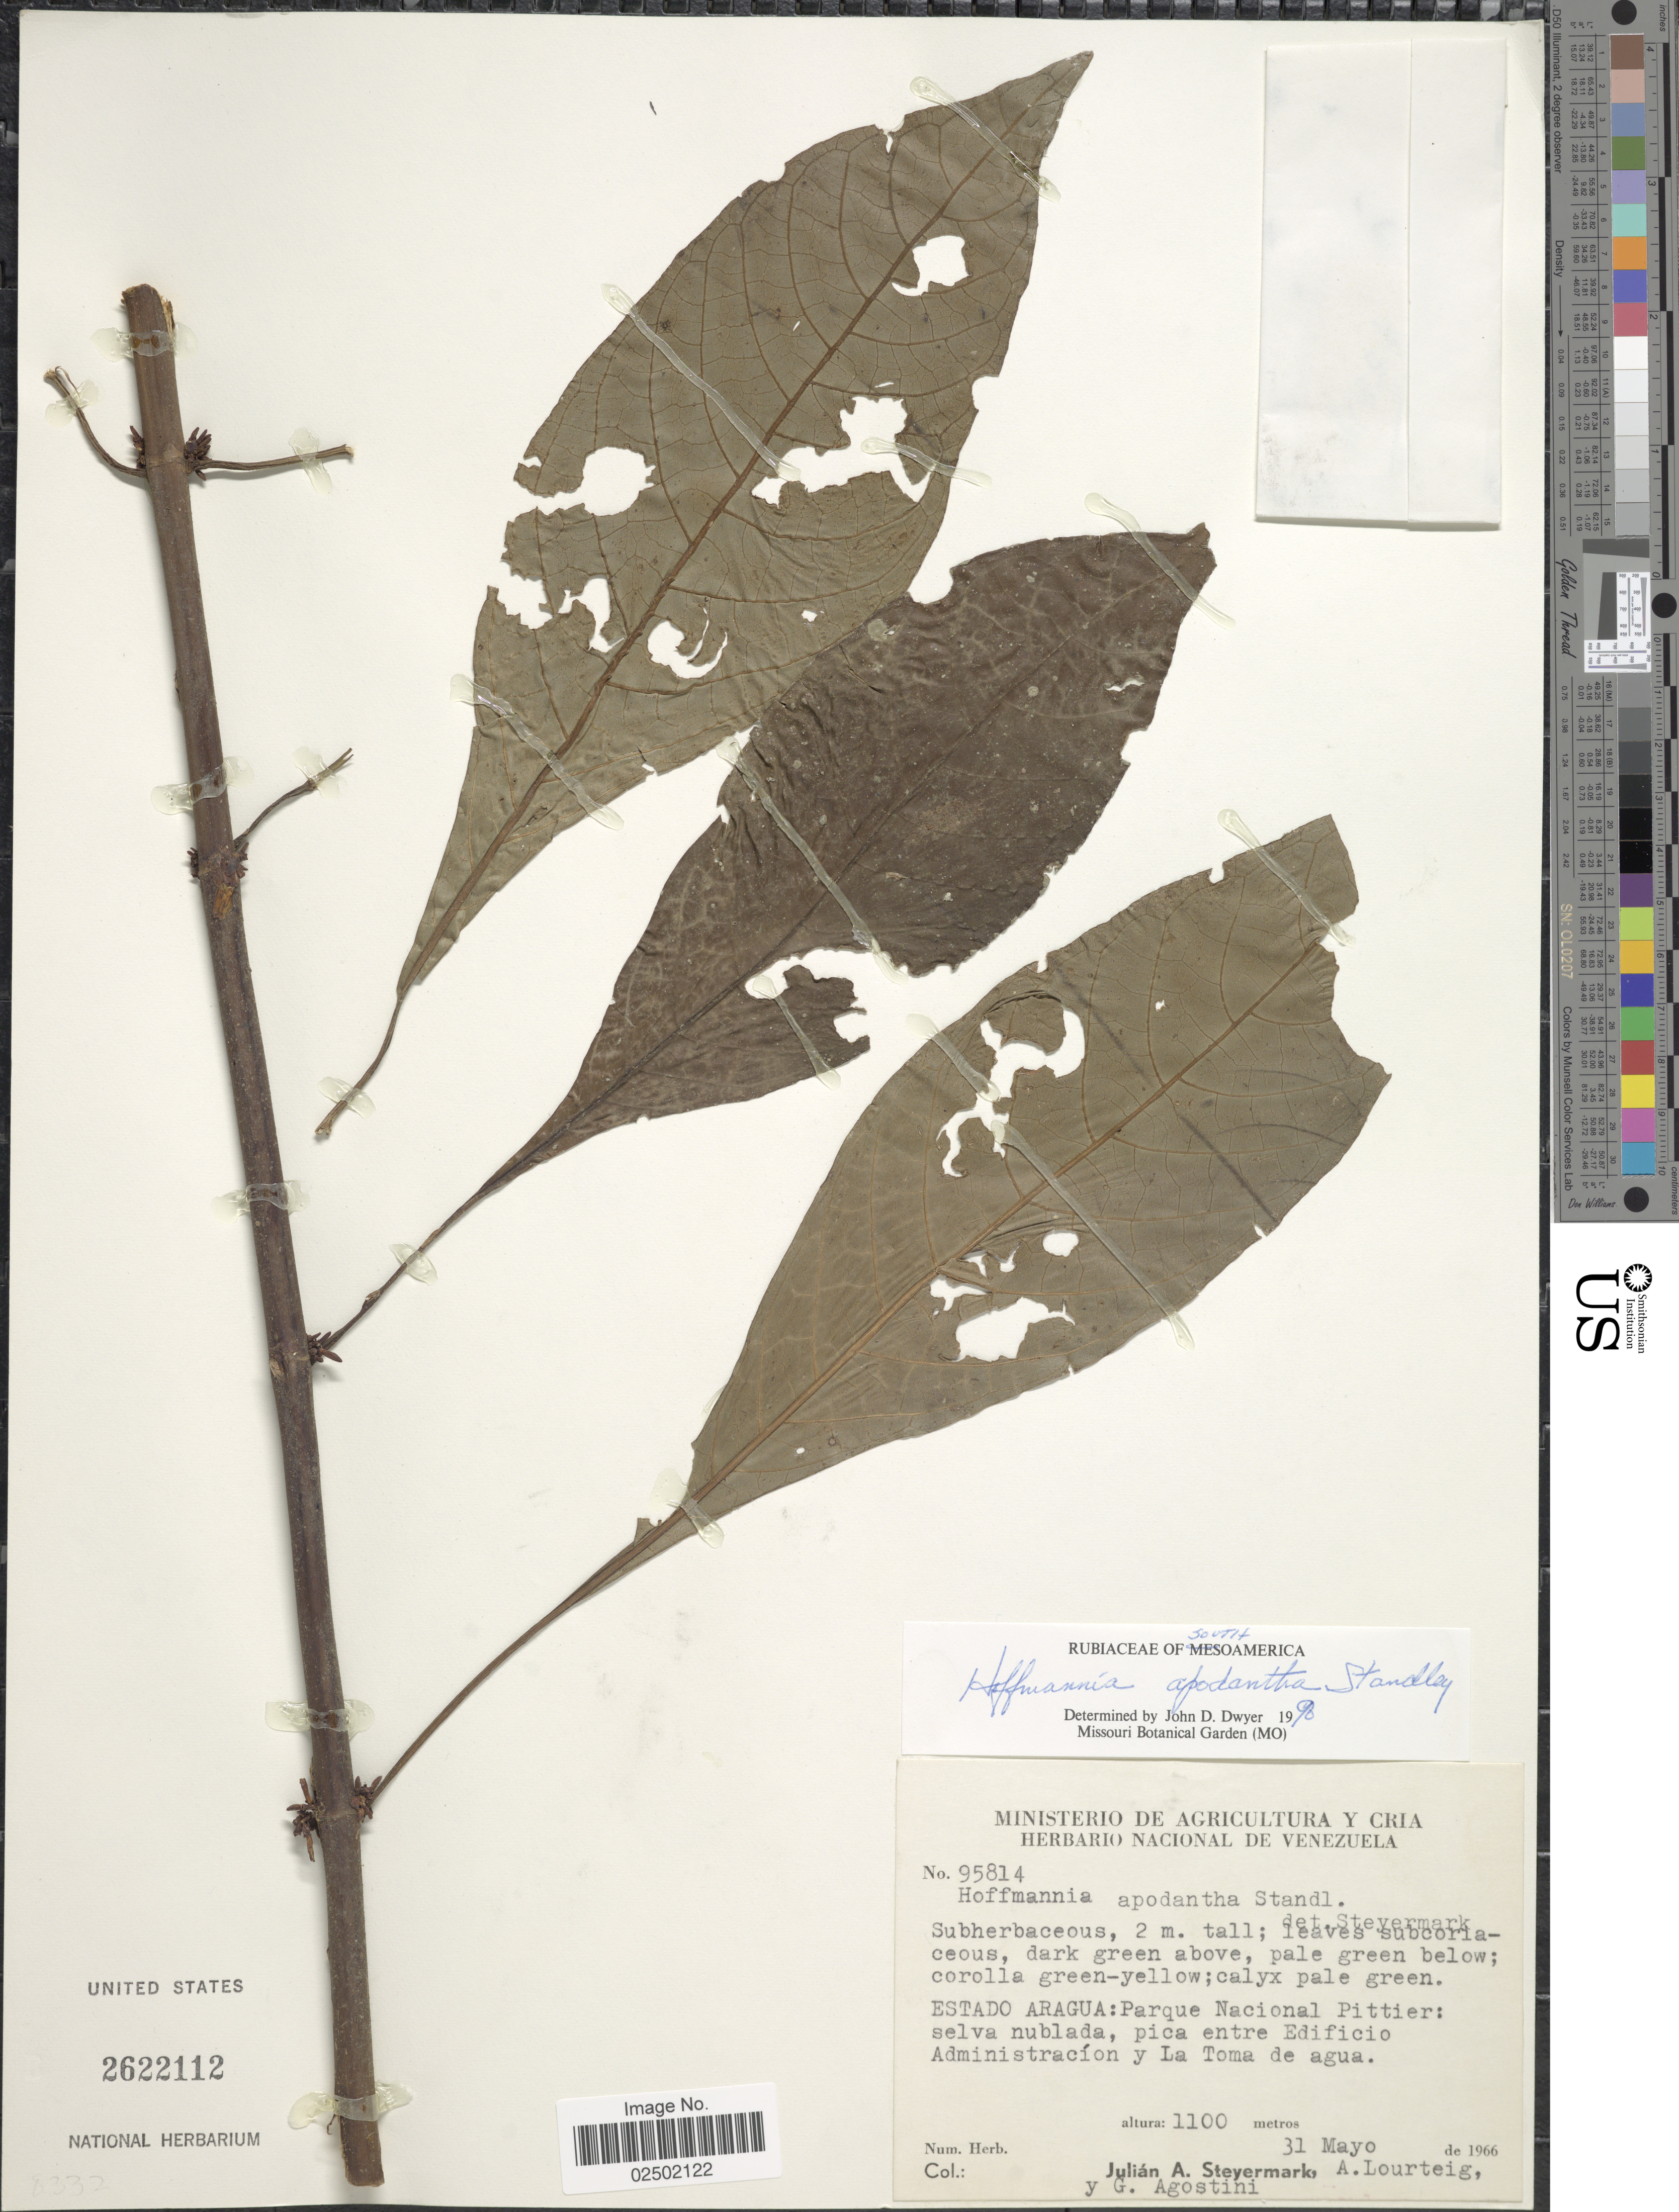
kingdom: Plantae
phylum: Tracheophyta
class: Magnoliopsida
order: Gentianales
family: Rubiaceae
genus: Hoffmannia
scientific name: Hoffmannia apodantha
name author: Standl.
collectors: J. Steyermark, A. Lourteig & G. Agostini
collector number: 95814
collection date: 1966-05-31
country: Venezuela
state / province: Aragua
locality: Estado Aragua: Parque Nacional Pittier: selva nublada, pica entre Edificio Administracion y La Toma de agua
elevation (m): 1100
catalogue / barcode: US 2622112